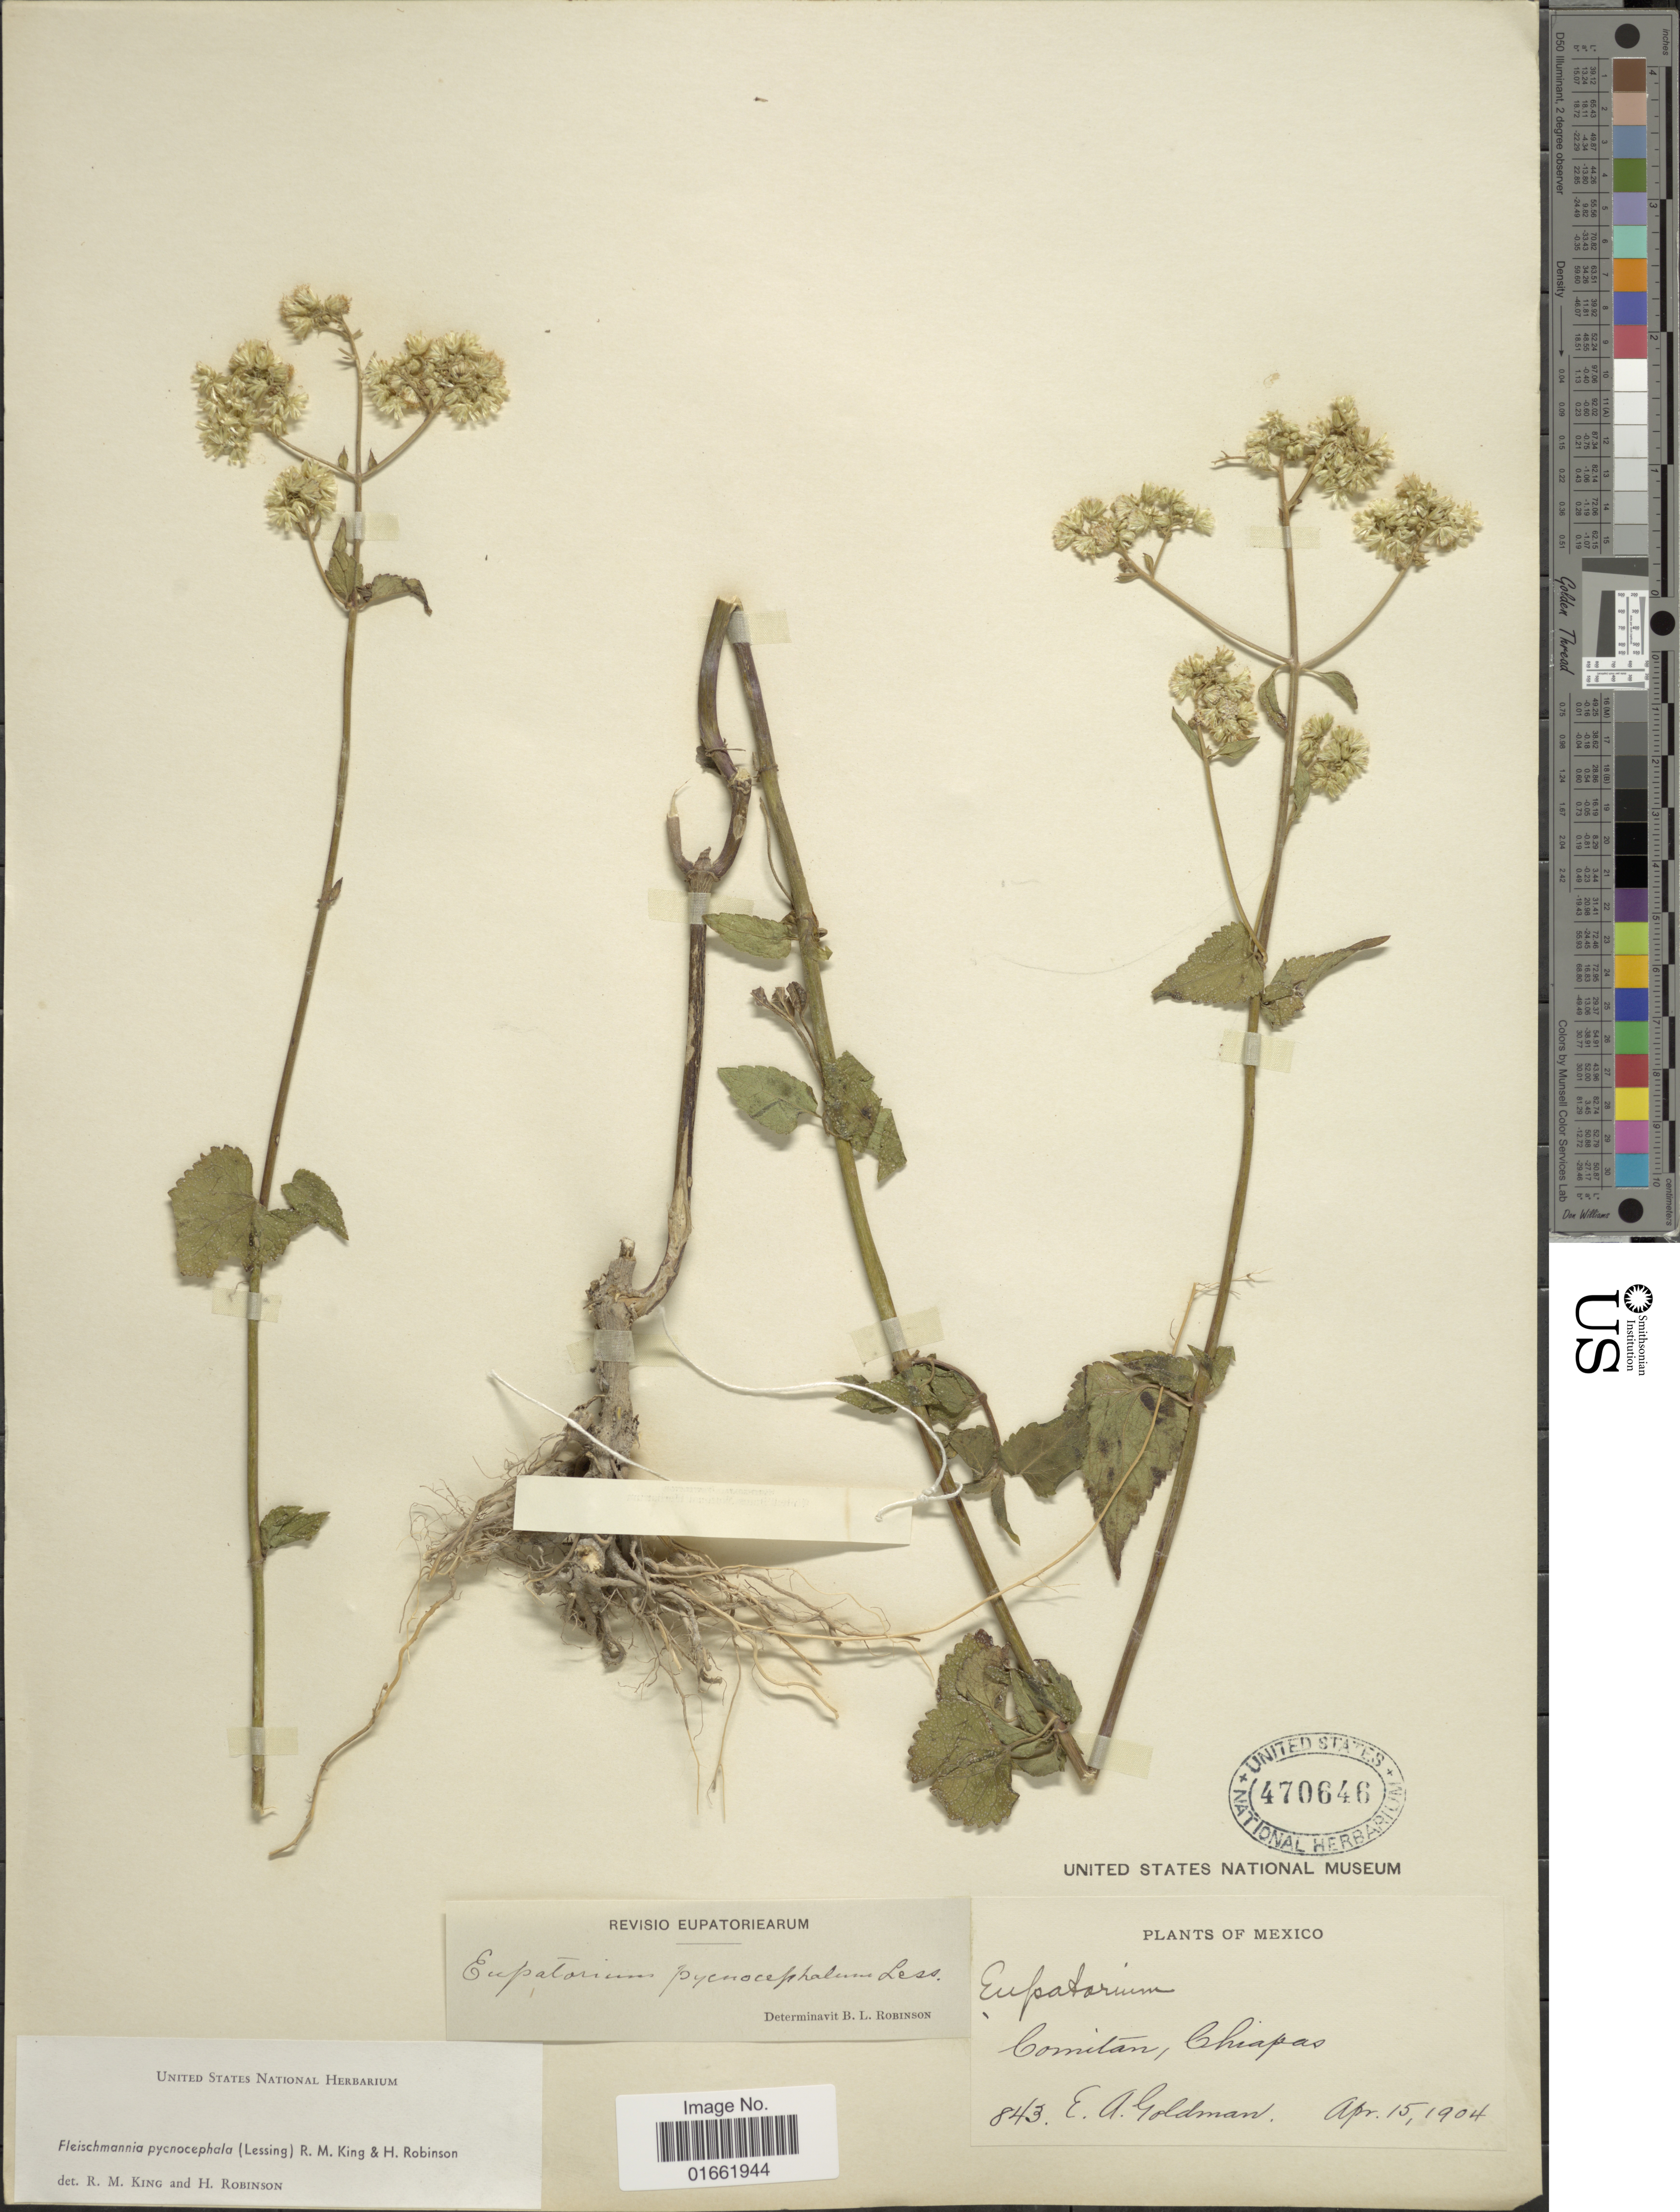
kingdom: Plantae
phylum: Tracheophyta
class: Magnoliopsida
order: Asterales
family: Asteraceae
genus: Fleischmannia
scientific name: Fleischmannia pycnocephala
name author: (Less.) R.M. King & H. Rob.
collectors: E. A. Goldman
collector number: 843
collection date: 1904-04-15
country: Mexico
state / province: Chiapas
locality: Comitan, Chiapas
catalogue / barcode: US 470646